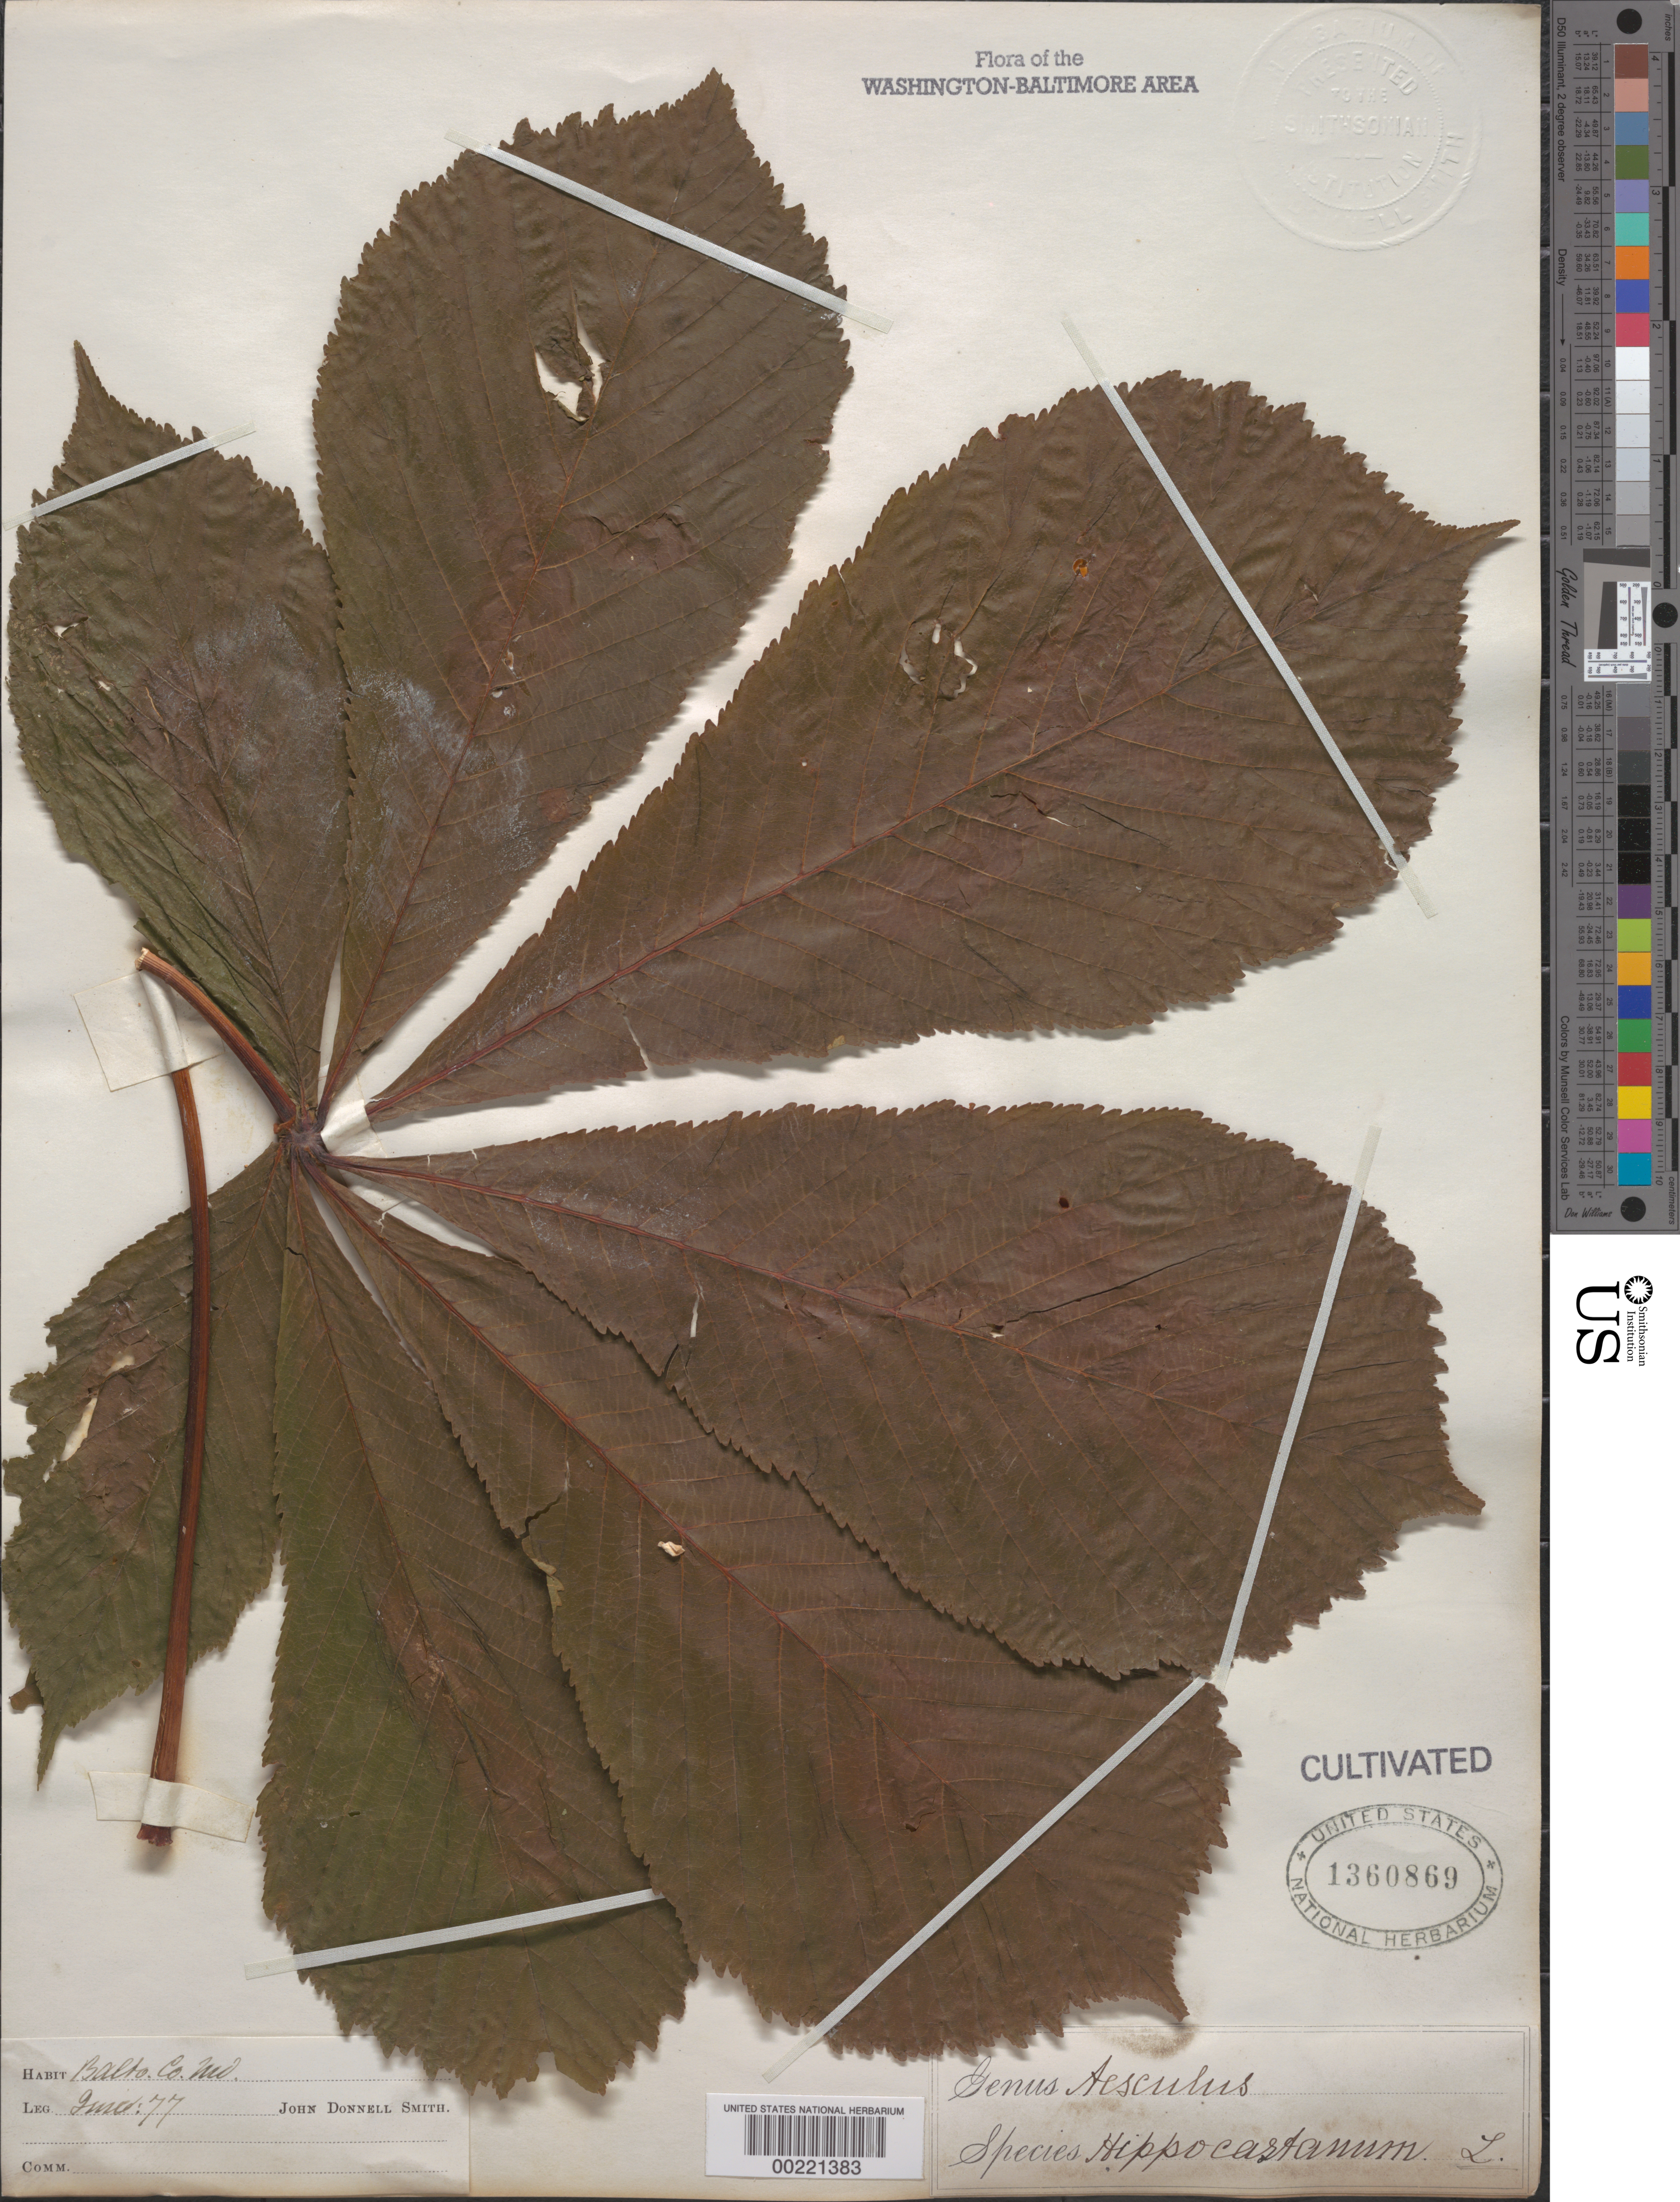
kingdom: Plantae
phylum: Tracheophyta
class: Magnoliopsida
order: Sapindales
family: Sapindaceae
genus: Aesculus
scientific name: Aesculus hippocastanum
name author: L.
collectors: J. Donnell Smith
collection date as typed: Jun 1877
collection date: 1877-06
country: United States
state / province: Maryland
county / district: Baltimore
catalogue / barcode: US 1360869